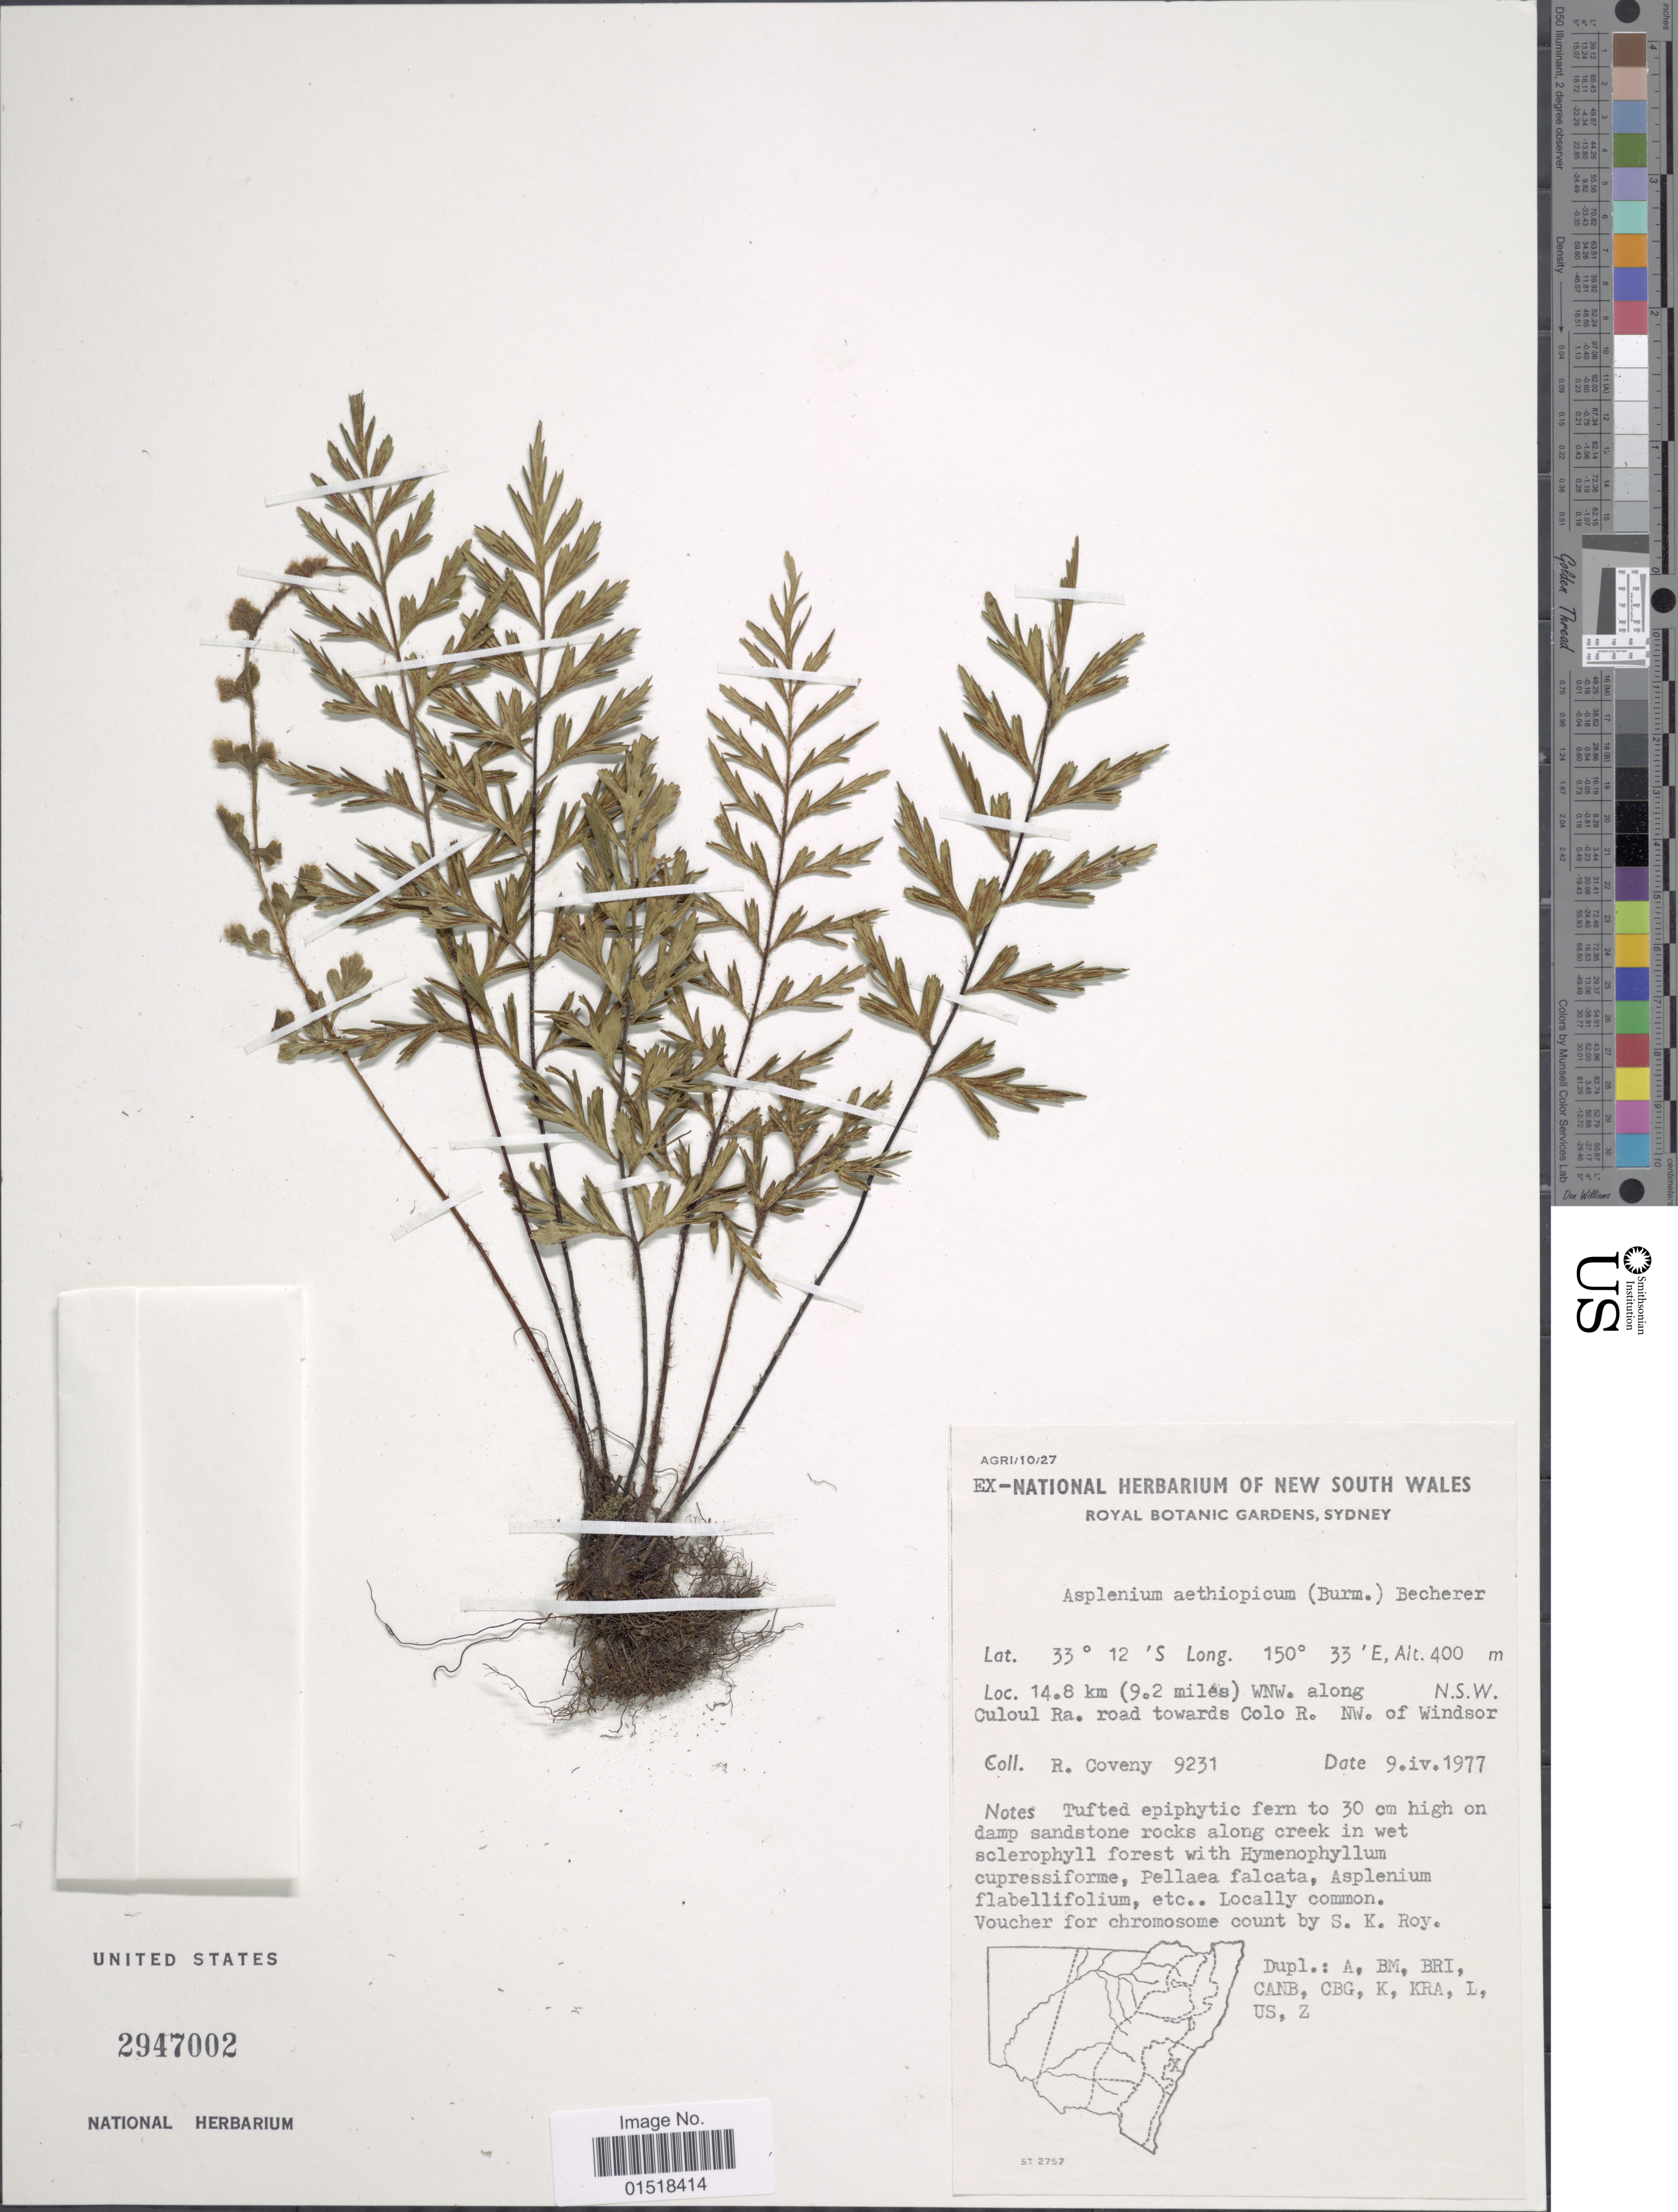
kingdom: Plantae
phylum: Tracheophyta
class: Polypodiopsida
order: Polypodiales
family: Aspleniaceae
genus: Asplenium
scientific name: Asplenium aethiopicum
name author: (Burm. f.) Bech.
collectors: R. Coveny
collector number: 9231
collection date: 1977-04-09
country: Australia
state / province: New South Wales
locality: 14.8 km (9.2 miles) WNW. along Culoul Ra. road towards Colo R. NW. of Windsor.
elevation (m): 400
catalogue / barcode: US 2947002